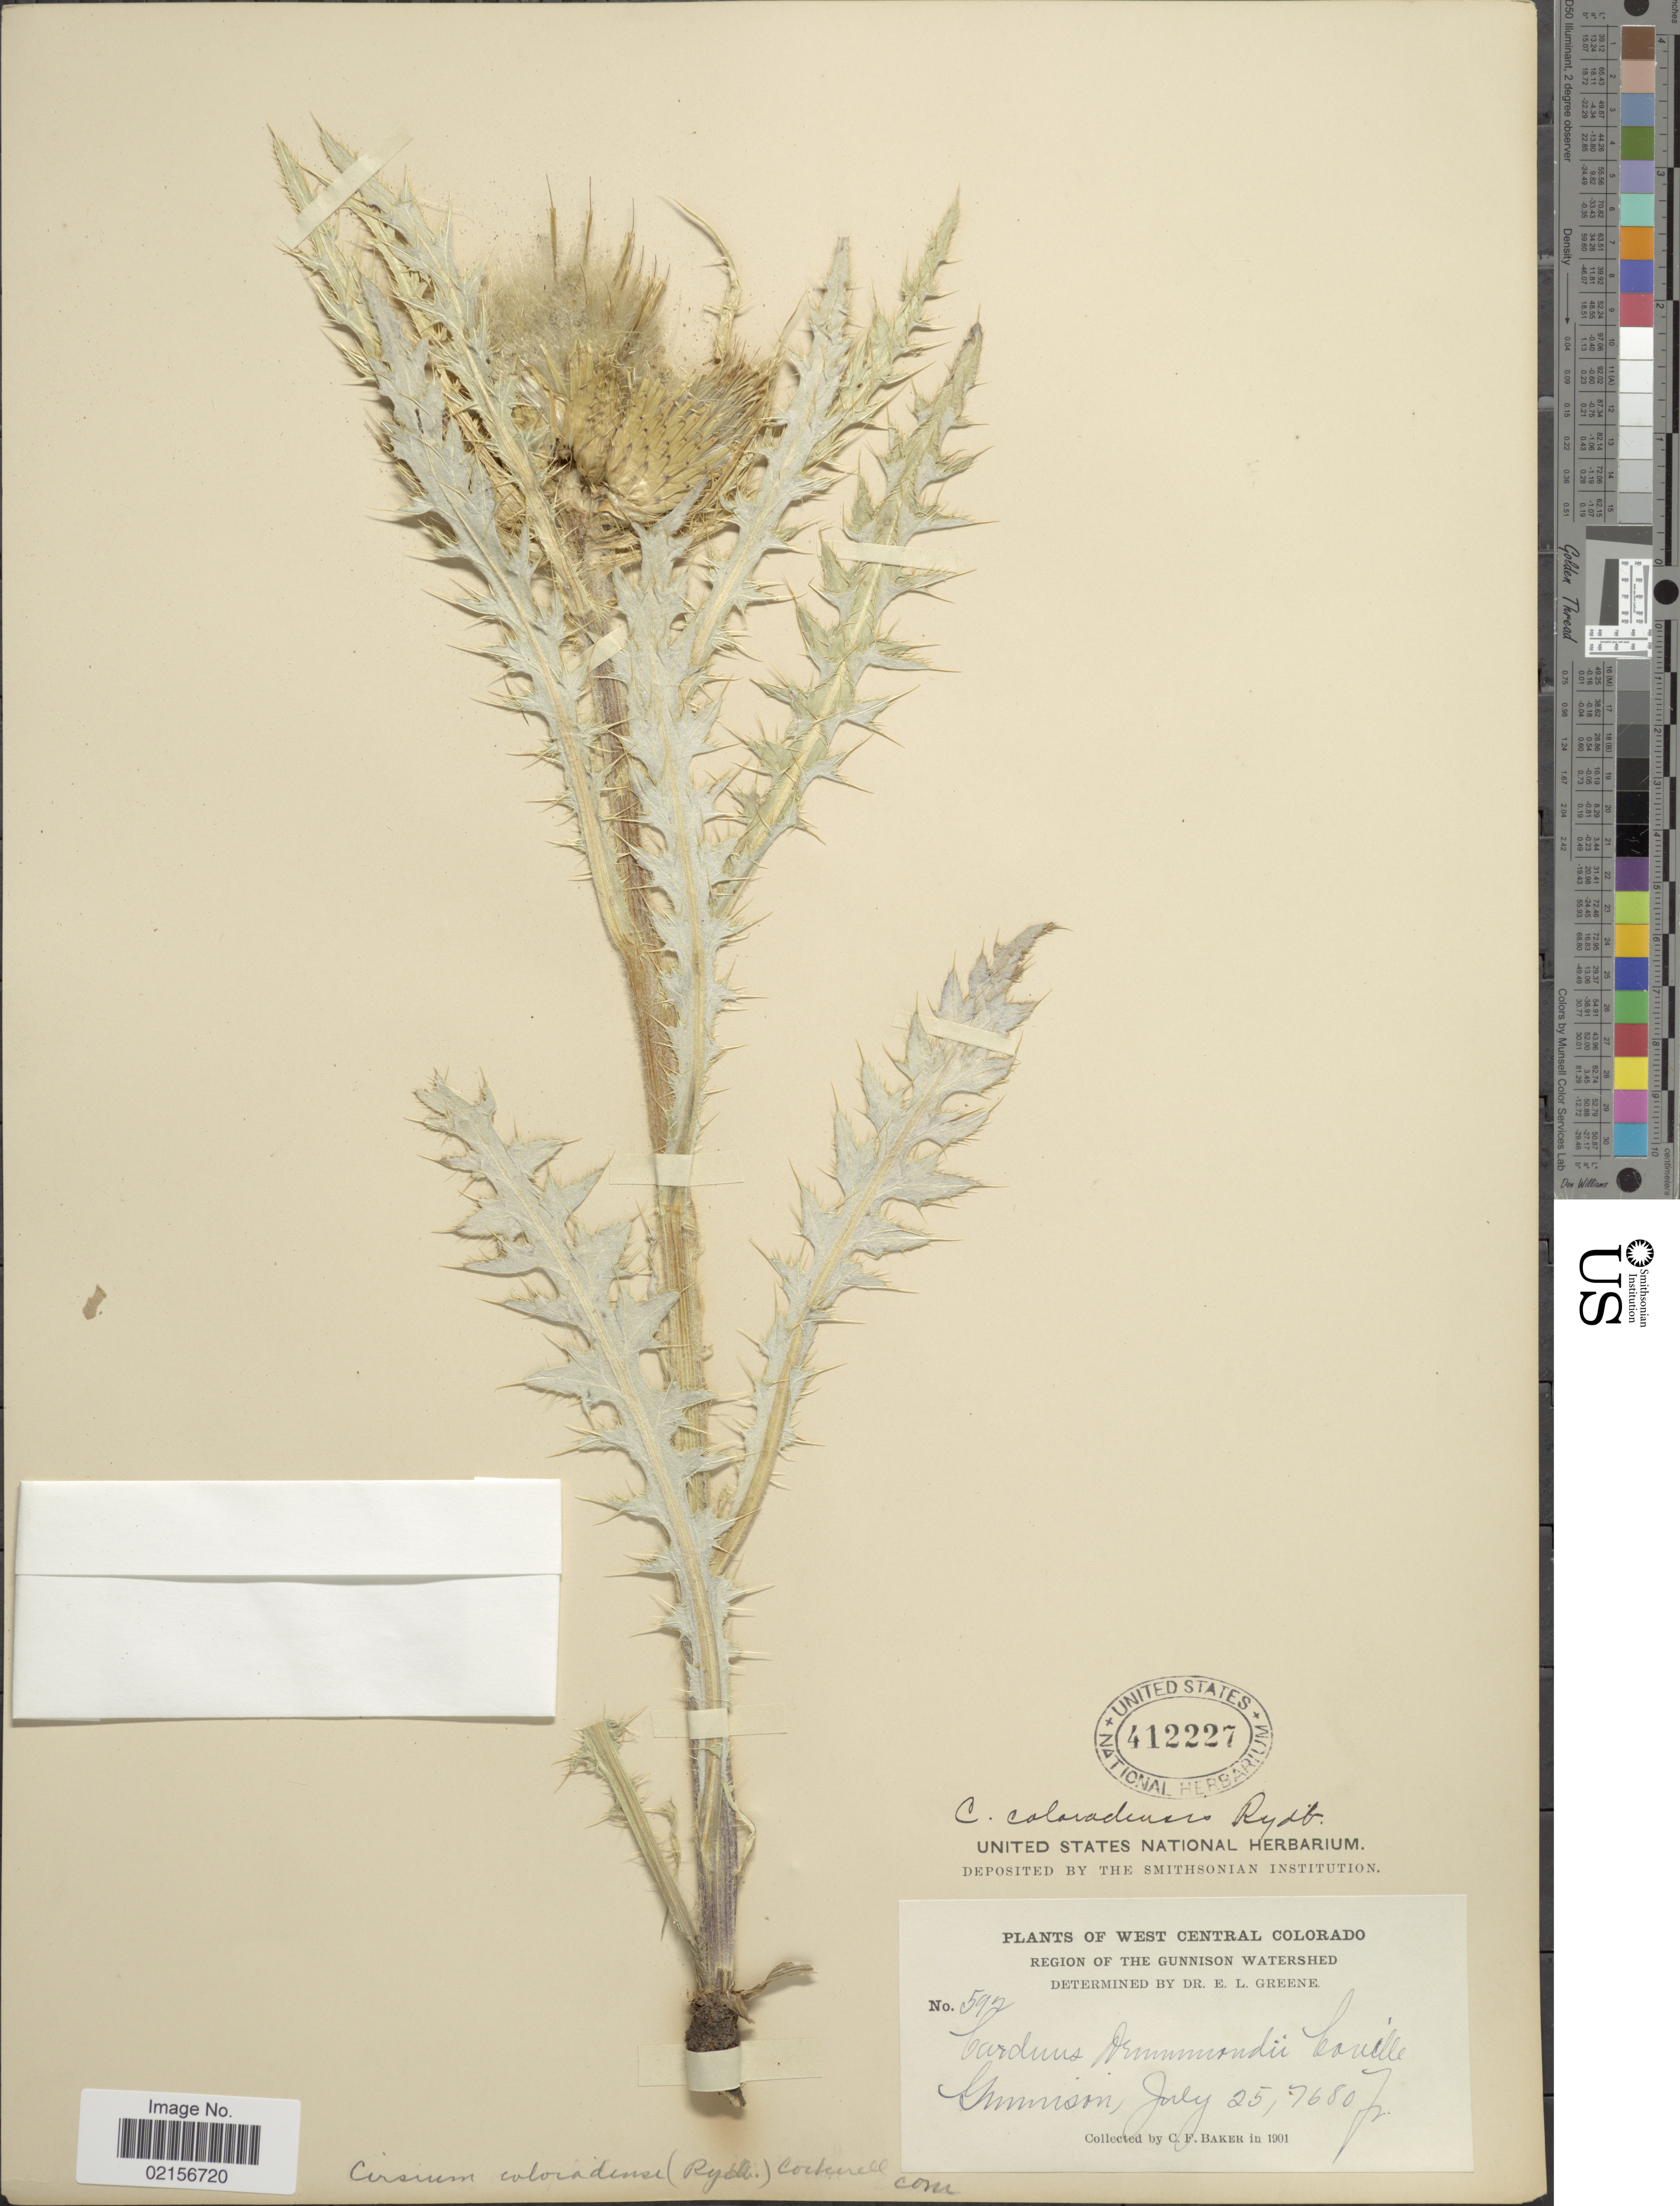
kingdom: Plantae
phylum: Tracheophyta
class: Magnoliopsida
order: Asterales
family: Asteraceae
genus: Cirsium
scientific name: Cirsium scariosum var. coloradense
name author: (Rydb.) D.J. Keil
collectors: C. F. Baker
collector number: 592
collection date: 1901-07-25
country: United States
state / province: Colorado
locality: West Central Colorado, Region of the Gunnison Watershed, Gunnison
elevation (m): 2341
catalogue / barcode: US 412227